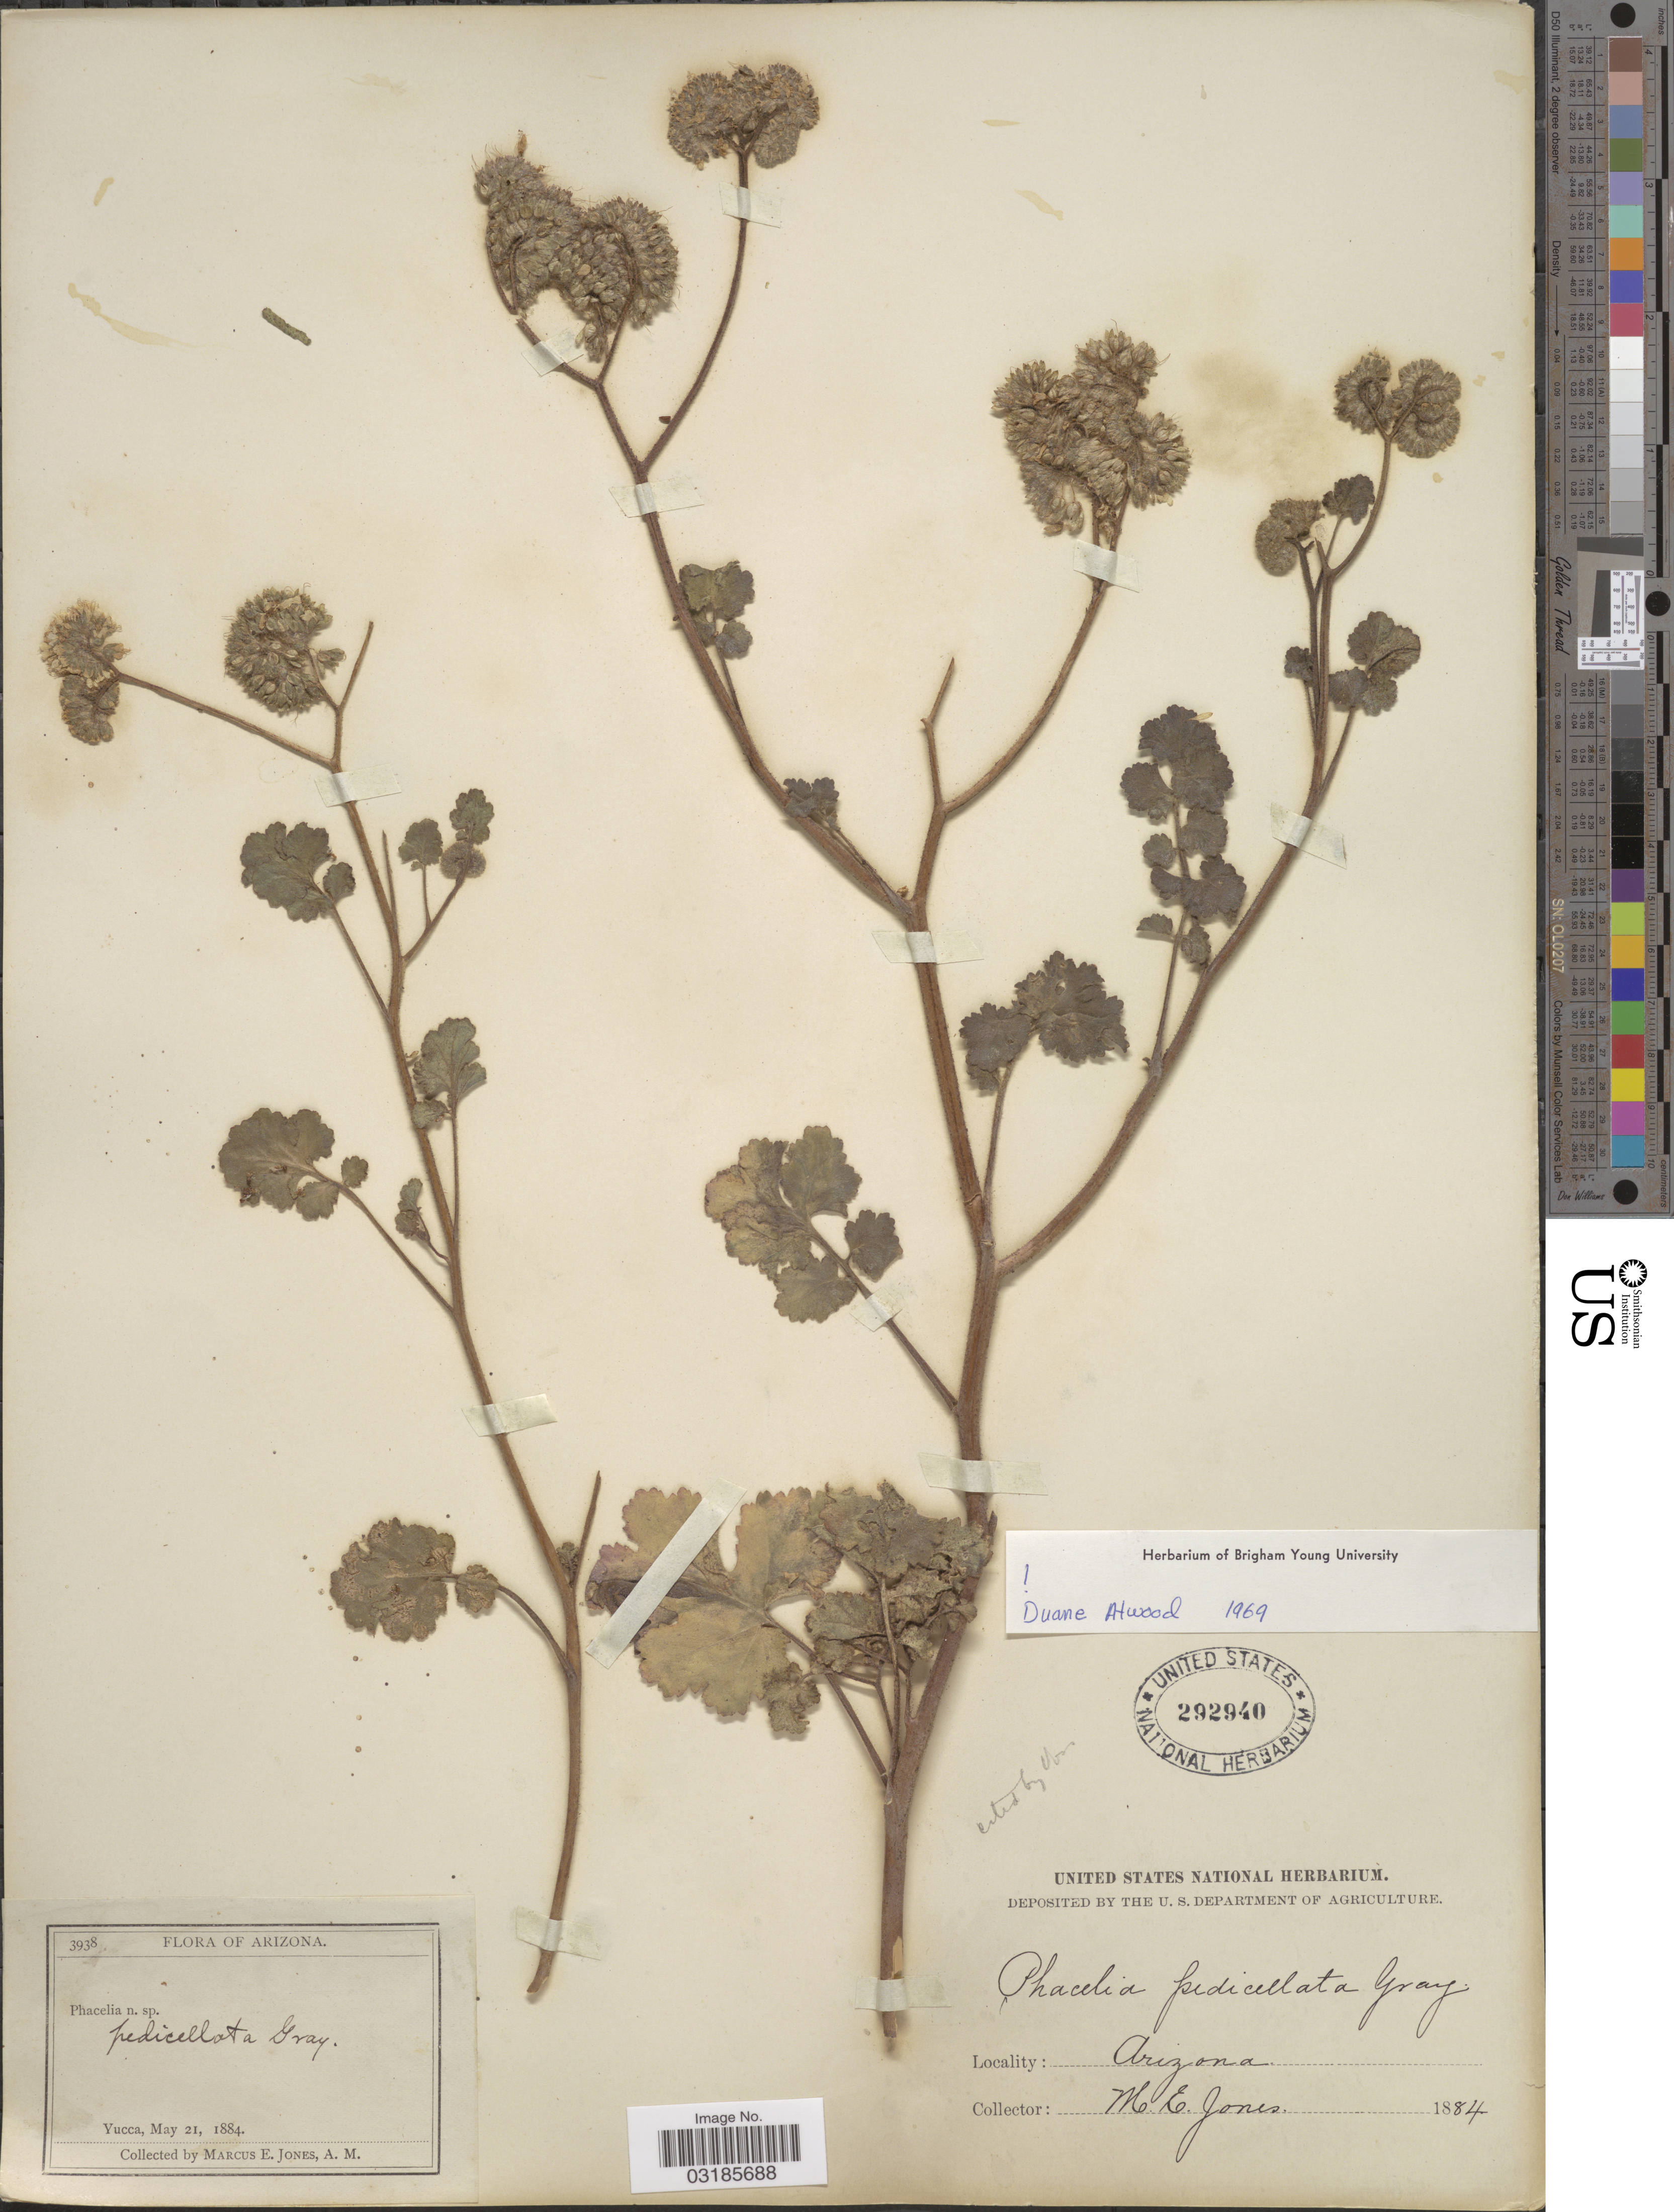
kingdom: Plantae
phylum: Tracheophyta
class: Magnoliopsida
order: Boraginales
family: Hydrophyllaceae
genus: Phacelia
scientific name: Phacelia pedicellata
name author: A. Gray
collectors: M. E. Jones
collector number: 3938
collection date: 1884-05-21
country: United States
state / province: Arizona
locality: Yucca.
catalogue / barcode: US 292940